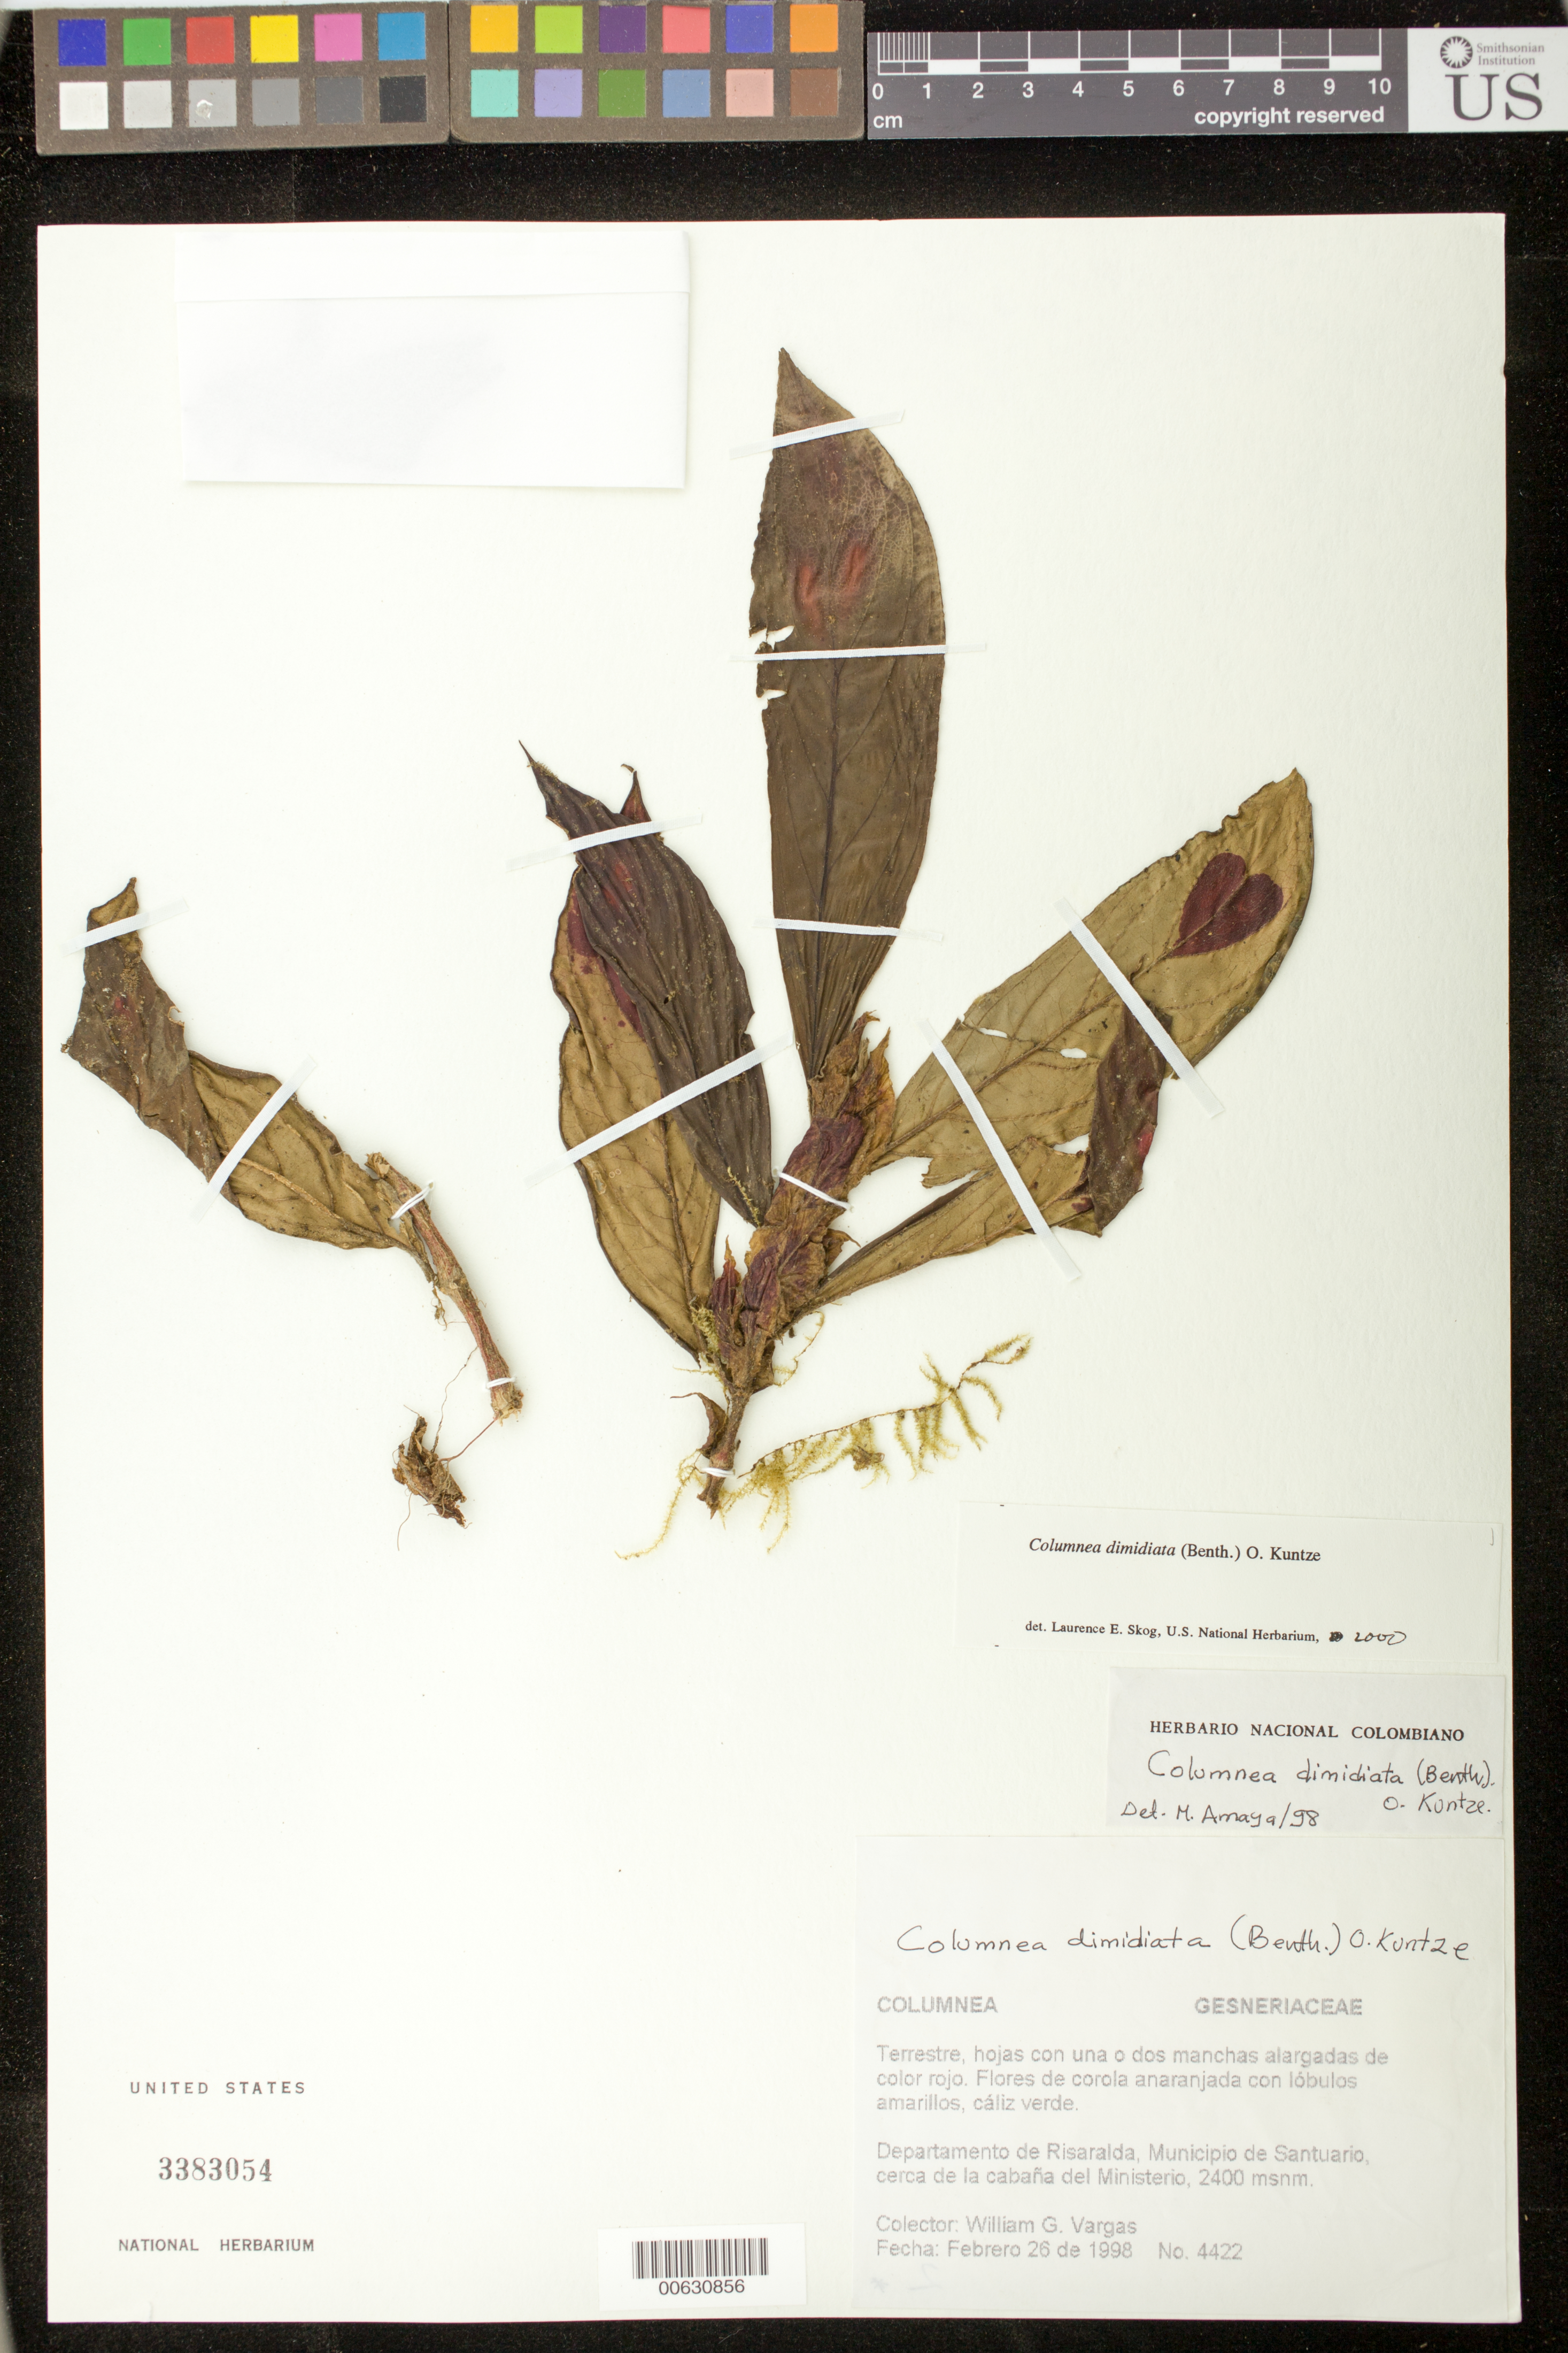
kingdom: Plantae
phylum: Tracheophyta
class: Magnoliopsida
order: Lamiales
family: Gesneriaceae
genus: Columnea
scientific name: Columnea dimidiata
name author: (Benth.) Kuntze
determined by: Skog, Laurence E.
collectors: W. Vargas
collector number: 4422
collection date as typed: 26 Feb 1998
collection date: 1998-02-26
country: Colombia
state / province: Risaralda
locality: Mpio. de Santuario, cerca de la cabaña del Ministerio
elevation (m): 2400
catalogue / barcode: US 3383054